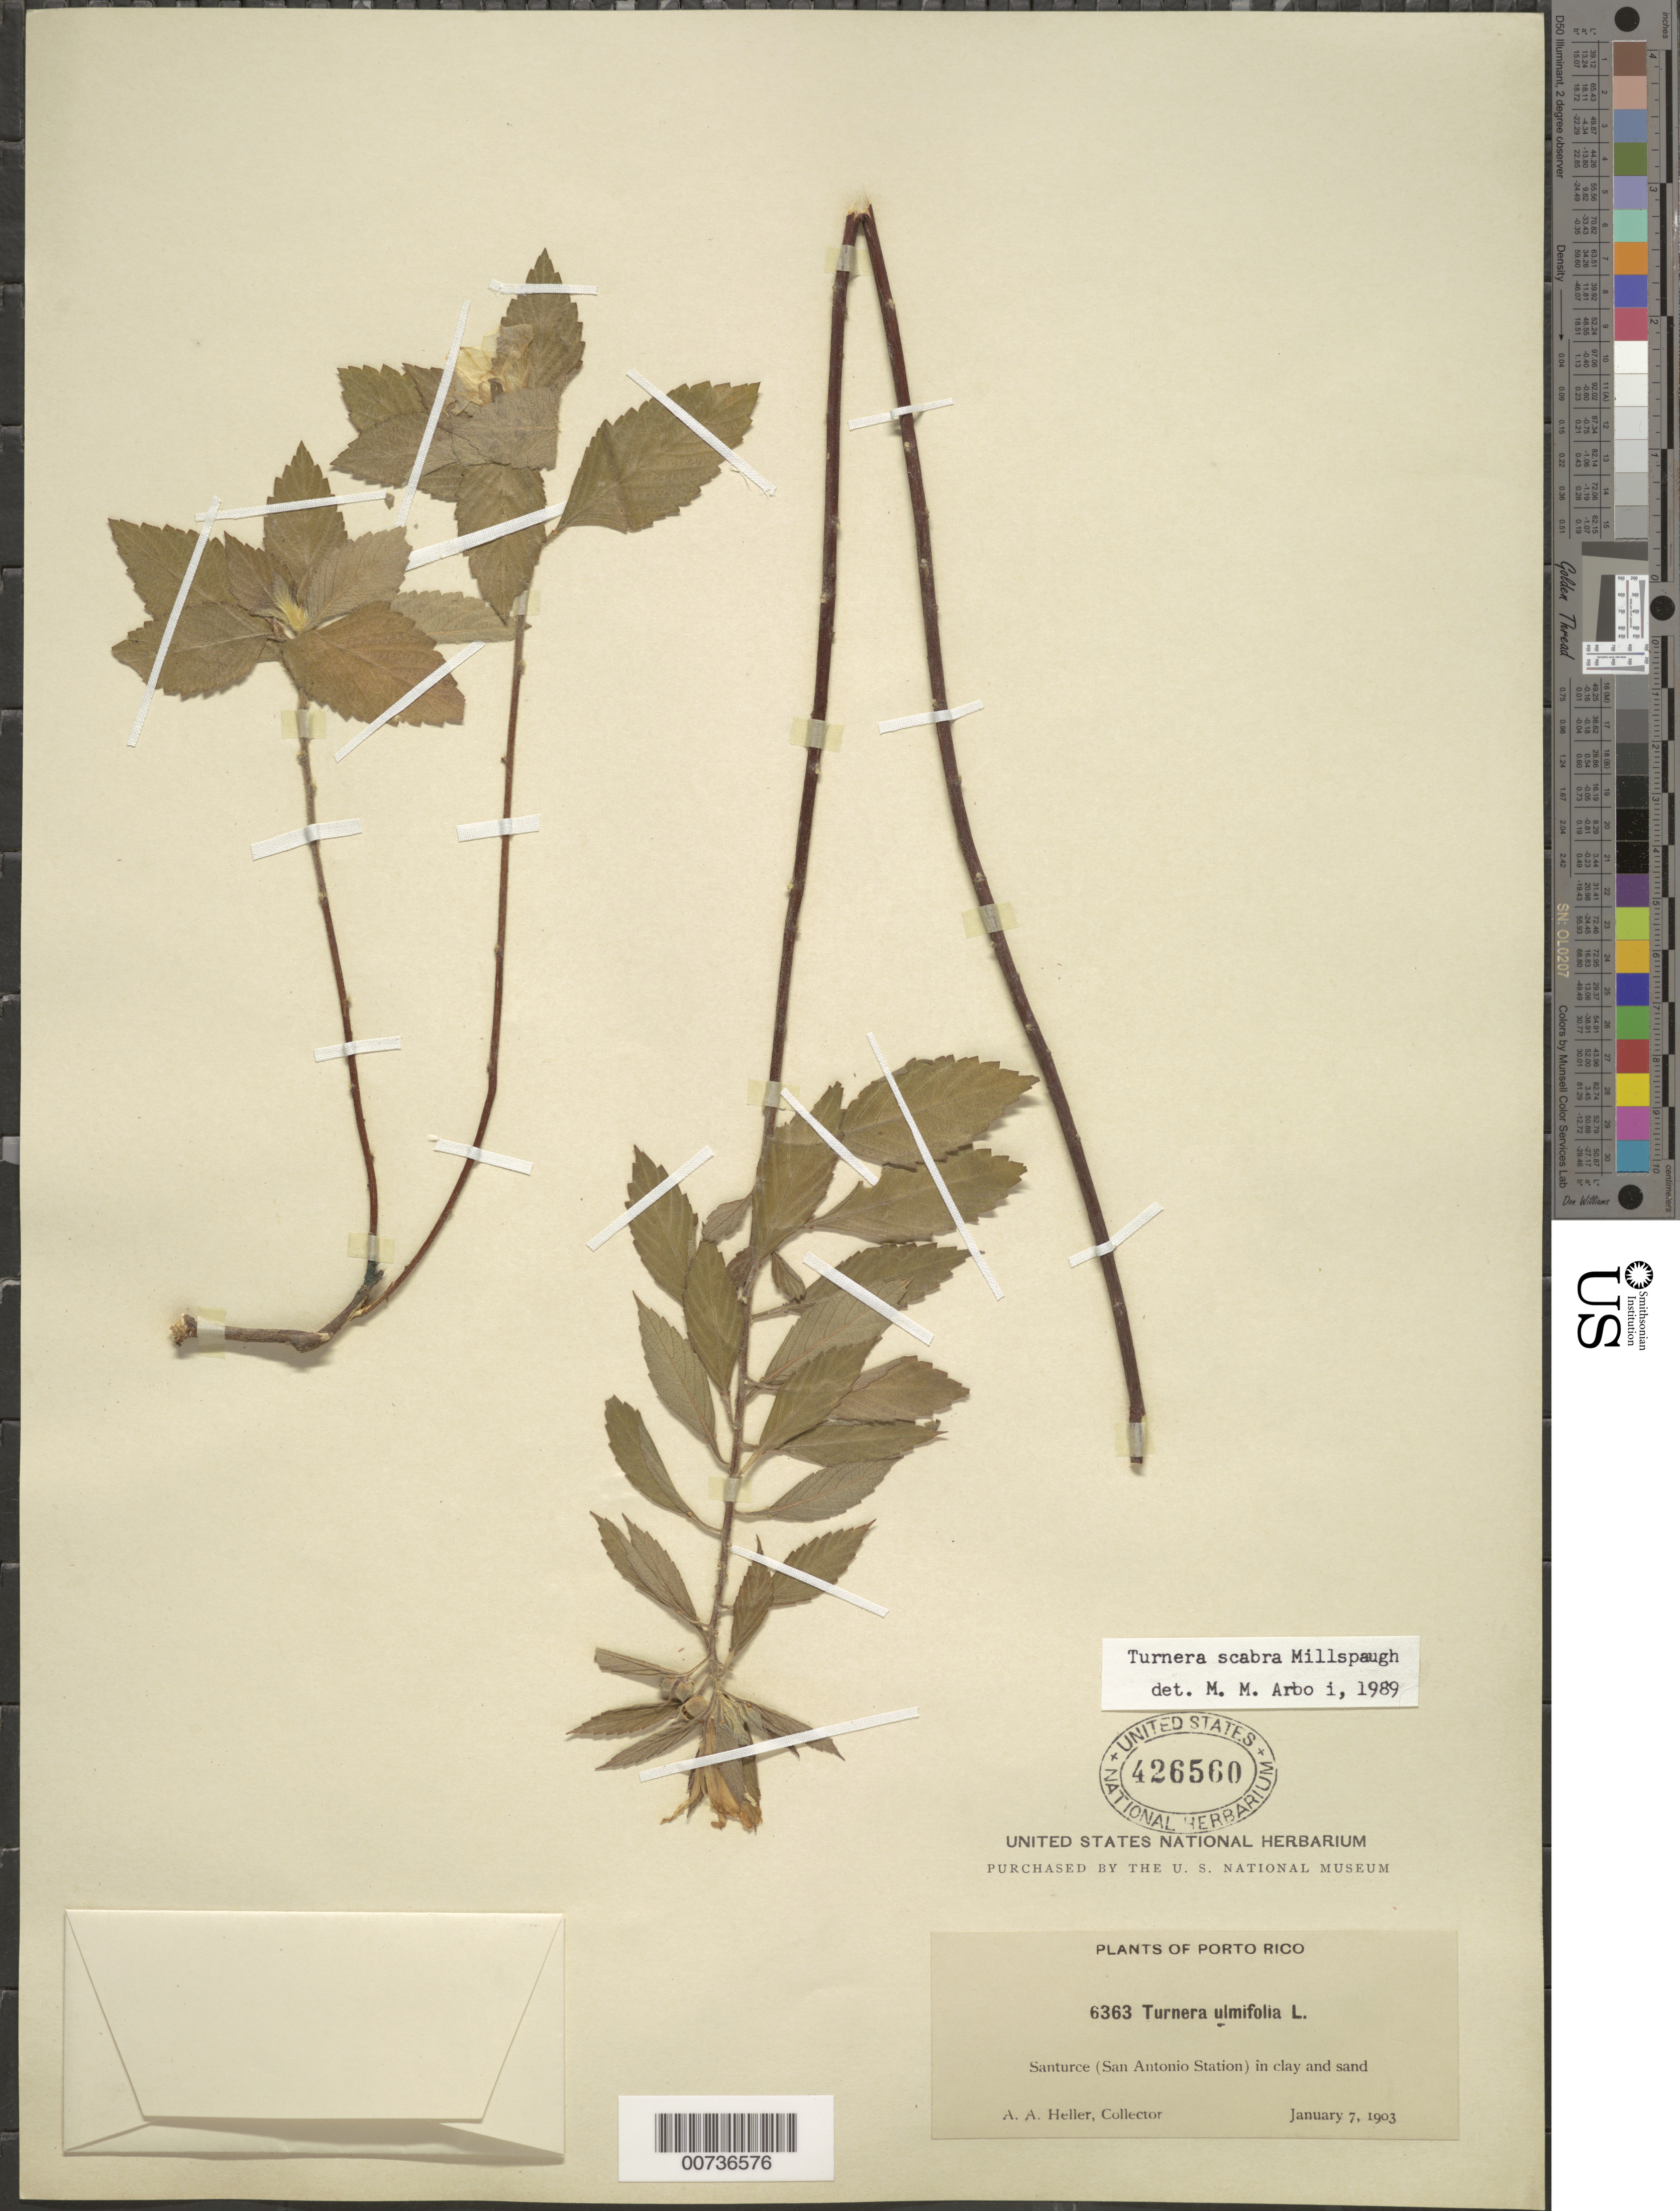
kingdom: Plantae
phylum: Tracheophyta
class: Magnoliopsida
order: Malpighiales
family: Turneraceae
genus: Turnera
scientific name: Turnera scabra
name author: Millsp.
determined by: Arbo, M. M.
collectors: A. A. Heller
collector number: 6363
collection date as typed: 07 Jan 1903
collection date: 1903-01-07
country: Puerto Rico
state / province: San Juan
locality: Santurce (San Antonio Station)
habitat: In clay and sand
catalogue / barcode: US 426560